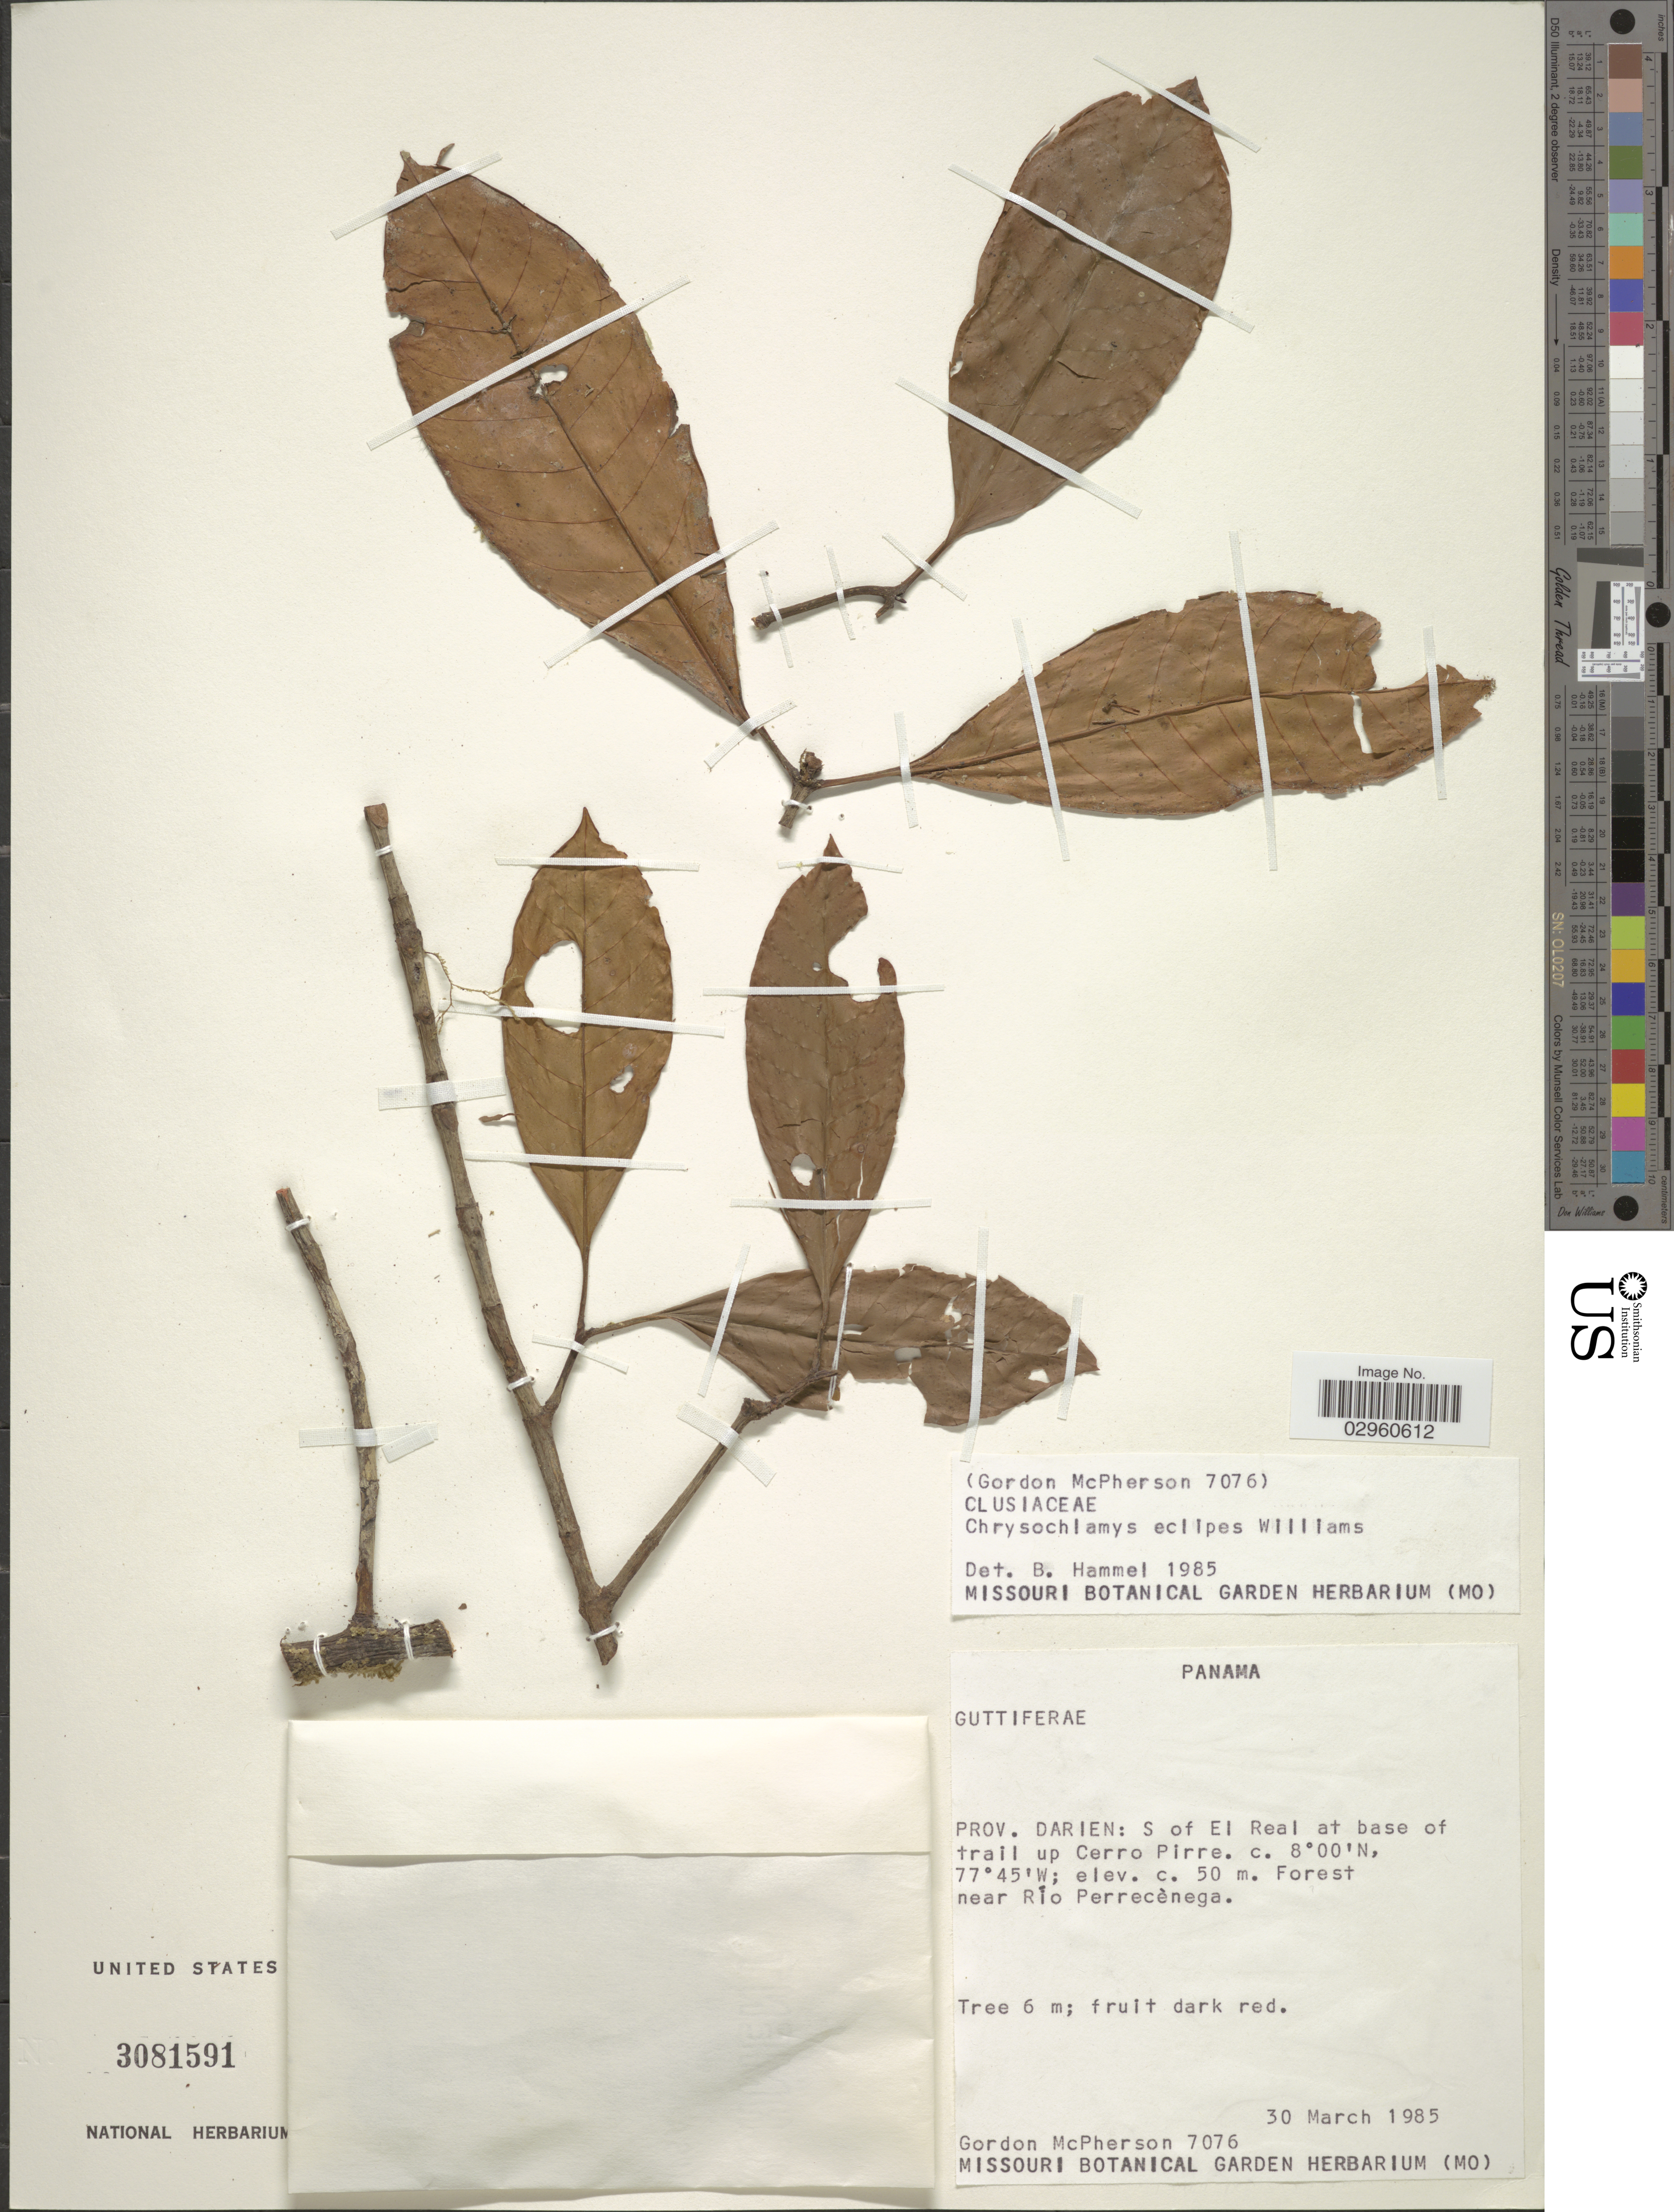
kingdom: Plantae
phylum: Tracheophyta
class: Magnoliopsida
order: Malpighiales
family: Clusiaceae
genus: Chrysochlamys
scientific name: Chrysochlamys eclipes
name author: L.O. Williams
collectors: G. McPherson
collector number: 7076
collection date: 1985-03-30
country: Panama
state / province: Darién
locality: Prov. Darien: S of El Real at base of trail up Cerro Pirre. Forest near Río Perrecènega.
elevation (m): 50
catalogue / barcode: US 3081591